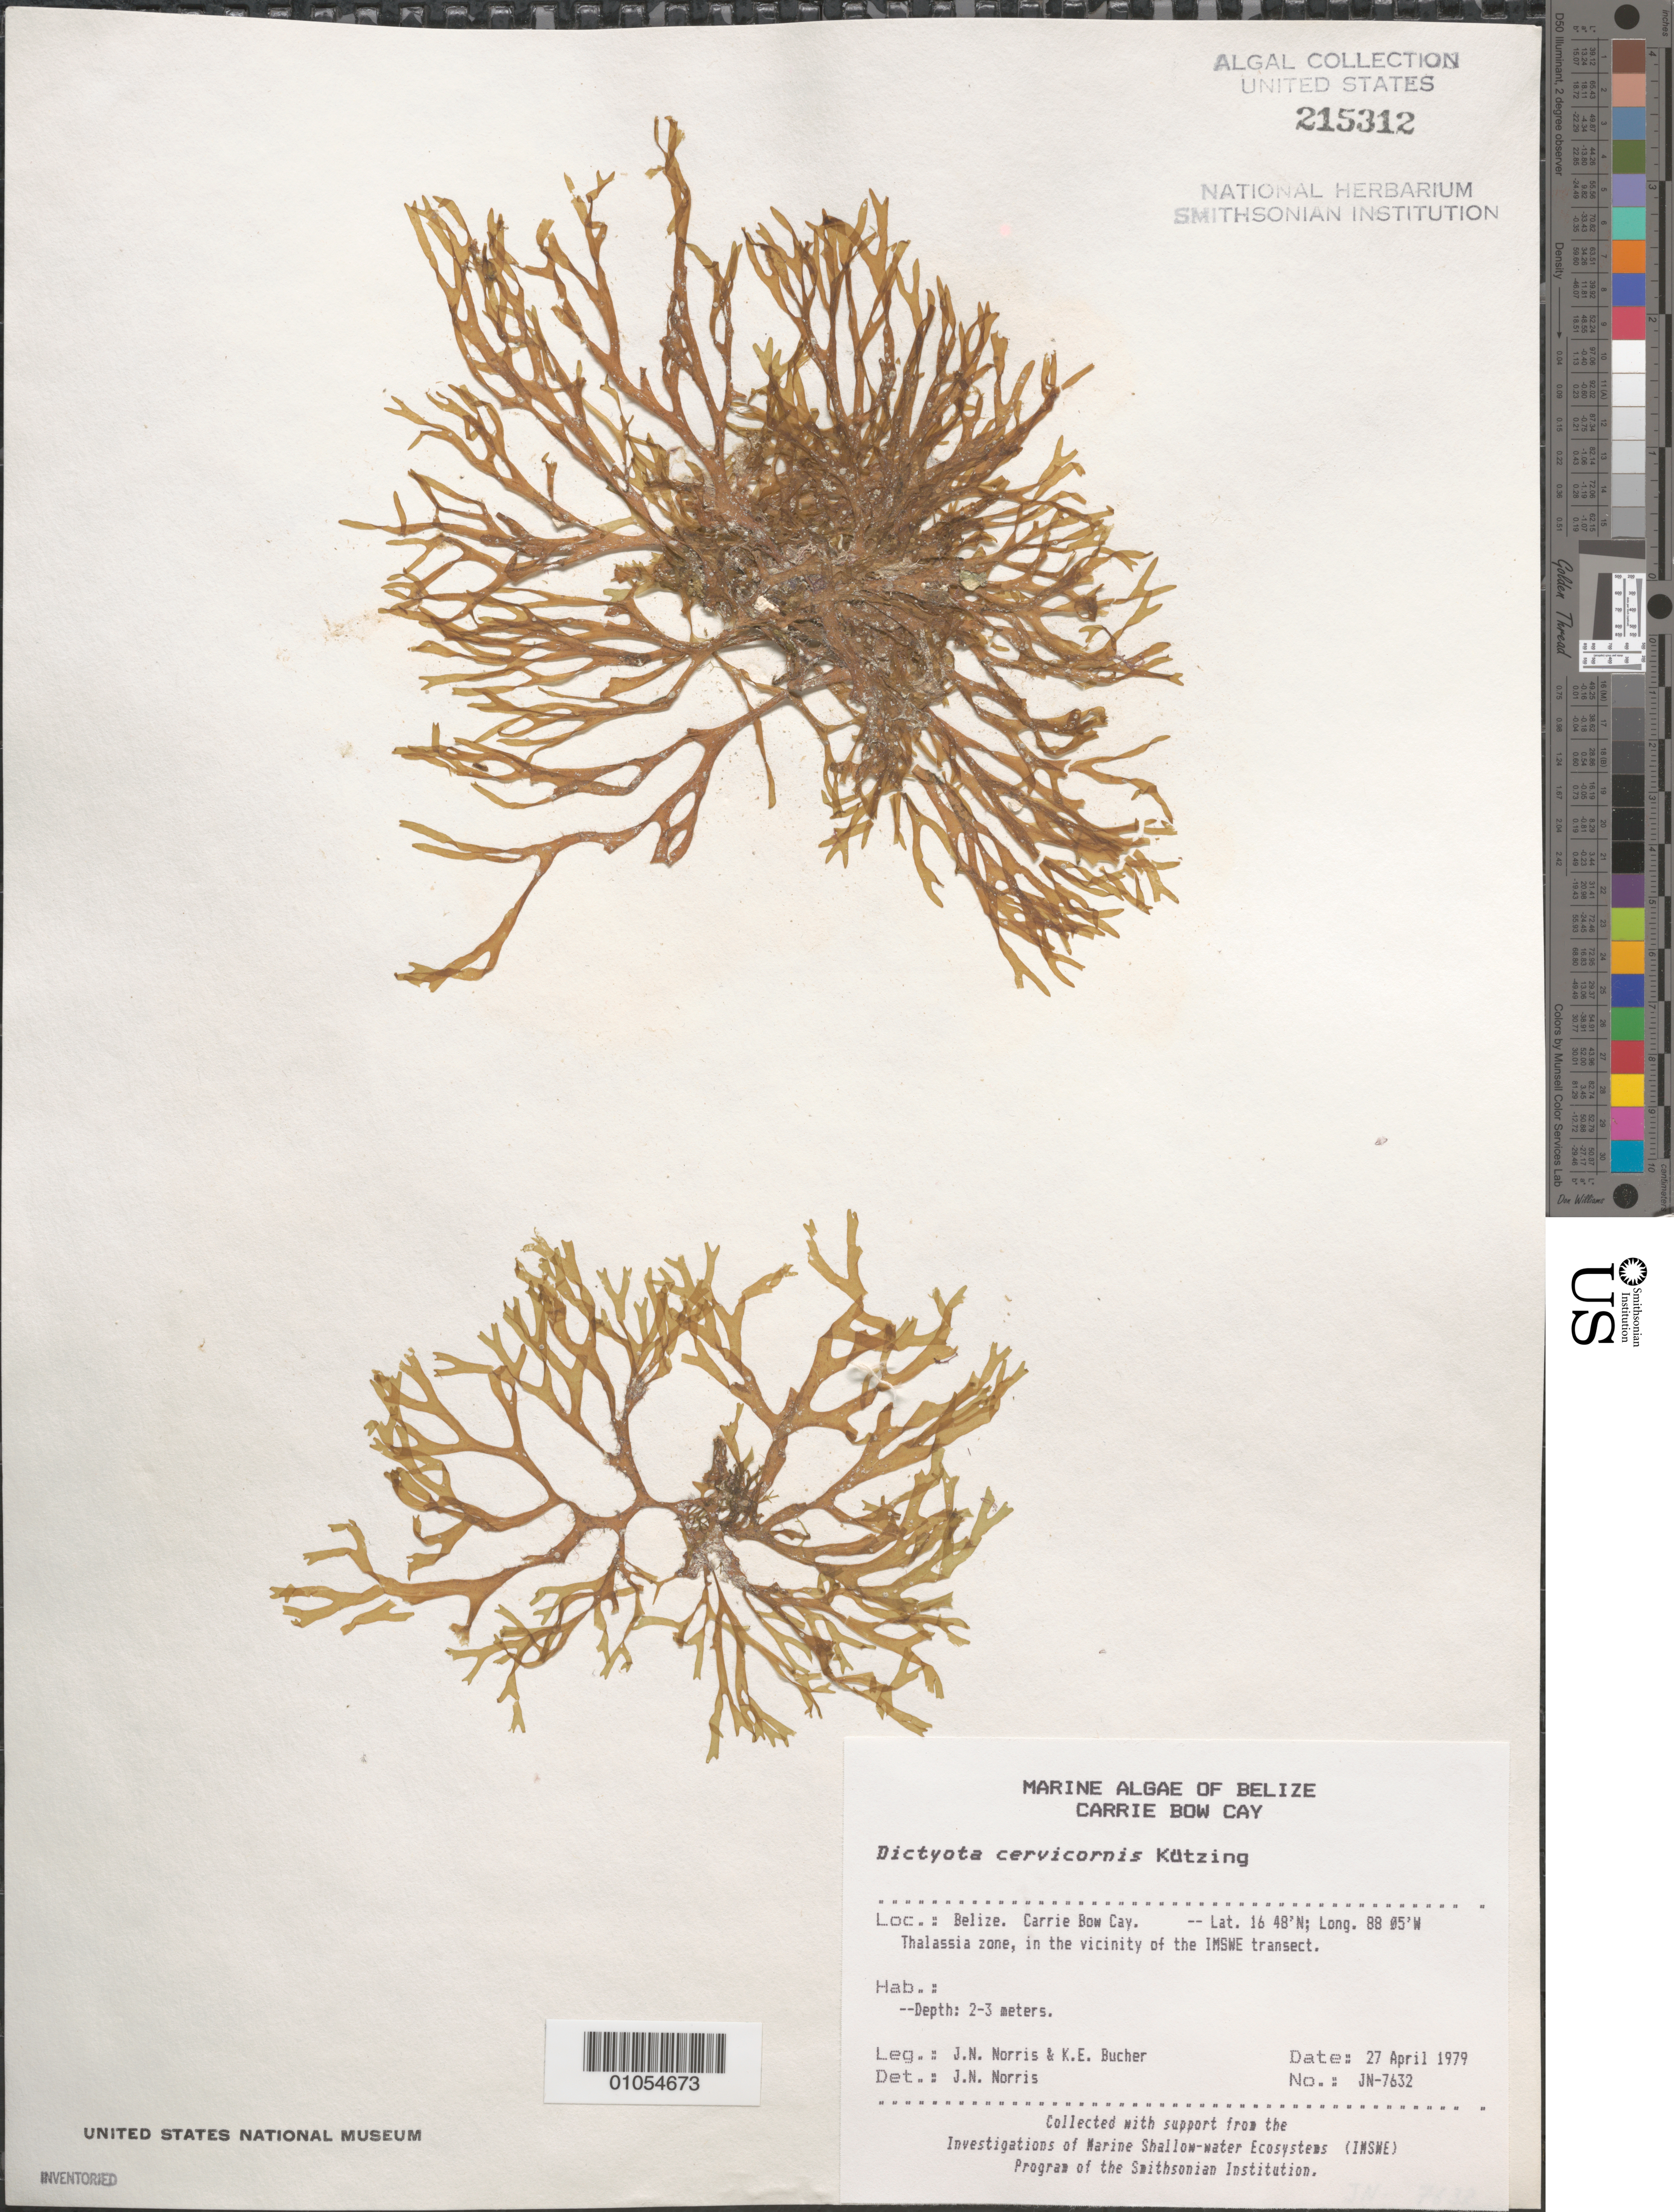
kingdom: Chromista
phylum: Ochrophyta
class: Phaeophyceae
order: Dictyotales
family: Dictyotaceae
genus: Dictyota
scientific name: Dictyota cervicornis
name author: Kütz.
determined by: Norris, James N.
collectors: J. N. Norris & K. E. Bucher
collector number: JN-7632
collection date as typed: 27 Apr 1979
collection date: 1979-04-27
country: Belize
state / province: Stann Creek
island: Carrie Bow Cay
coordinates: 16 48'N, 88 05'W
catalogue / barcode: US 215312